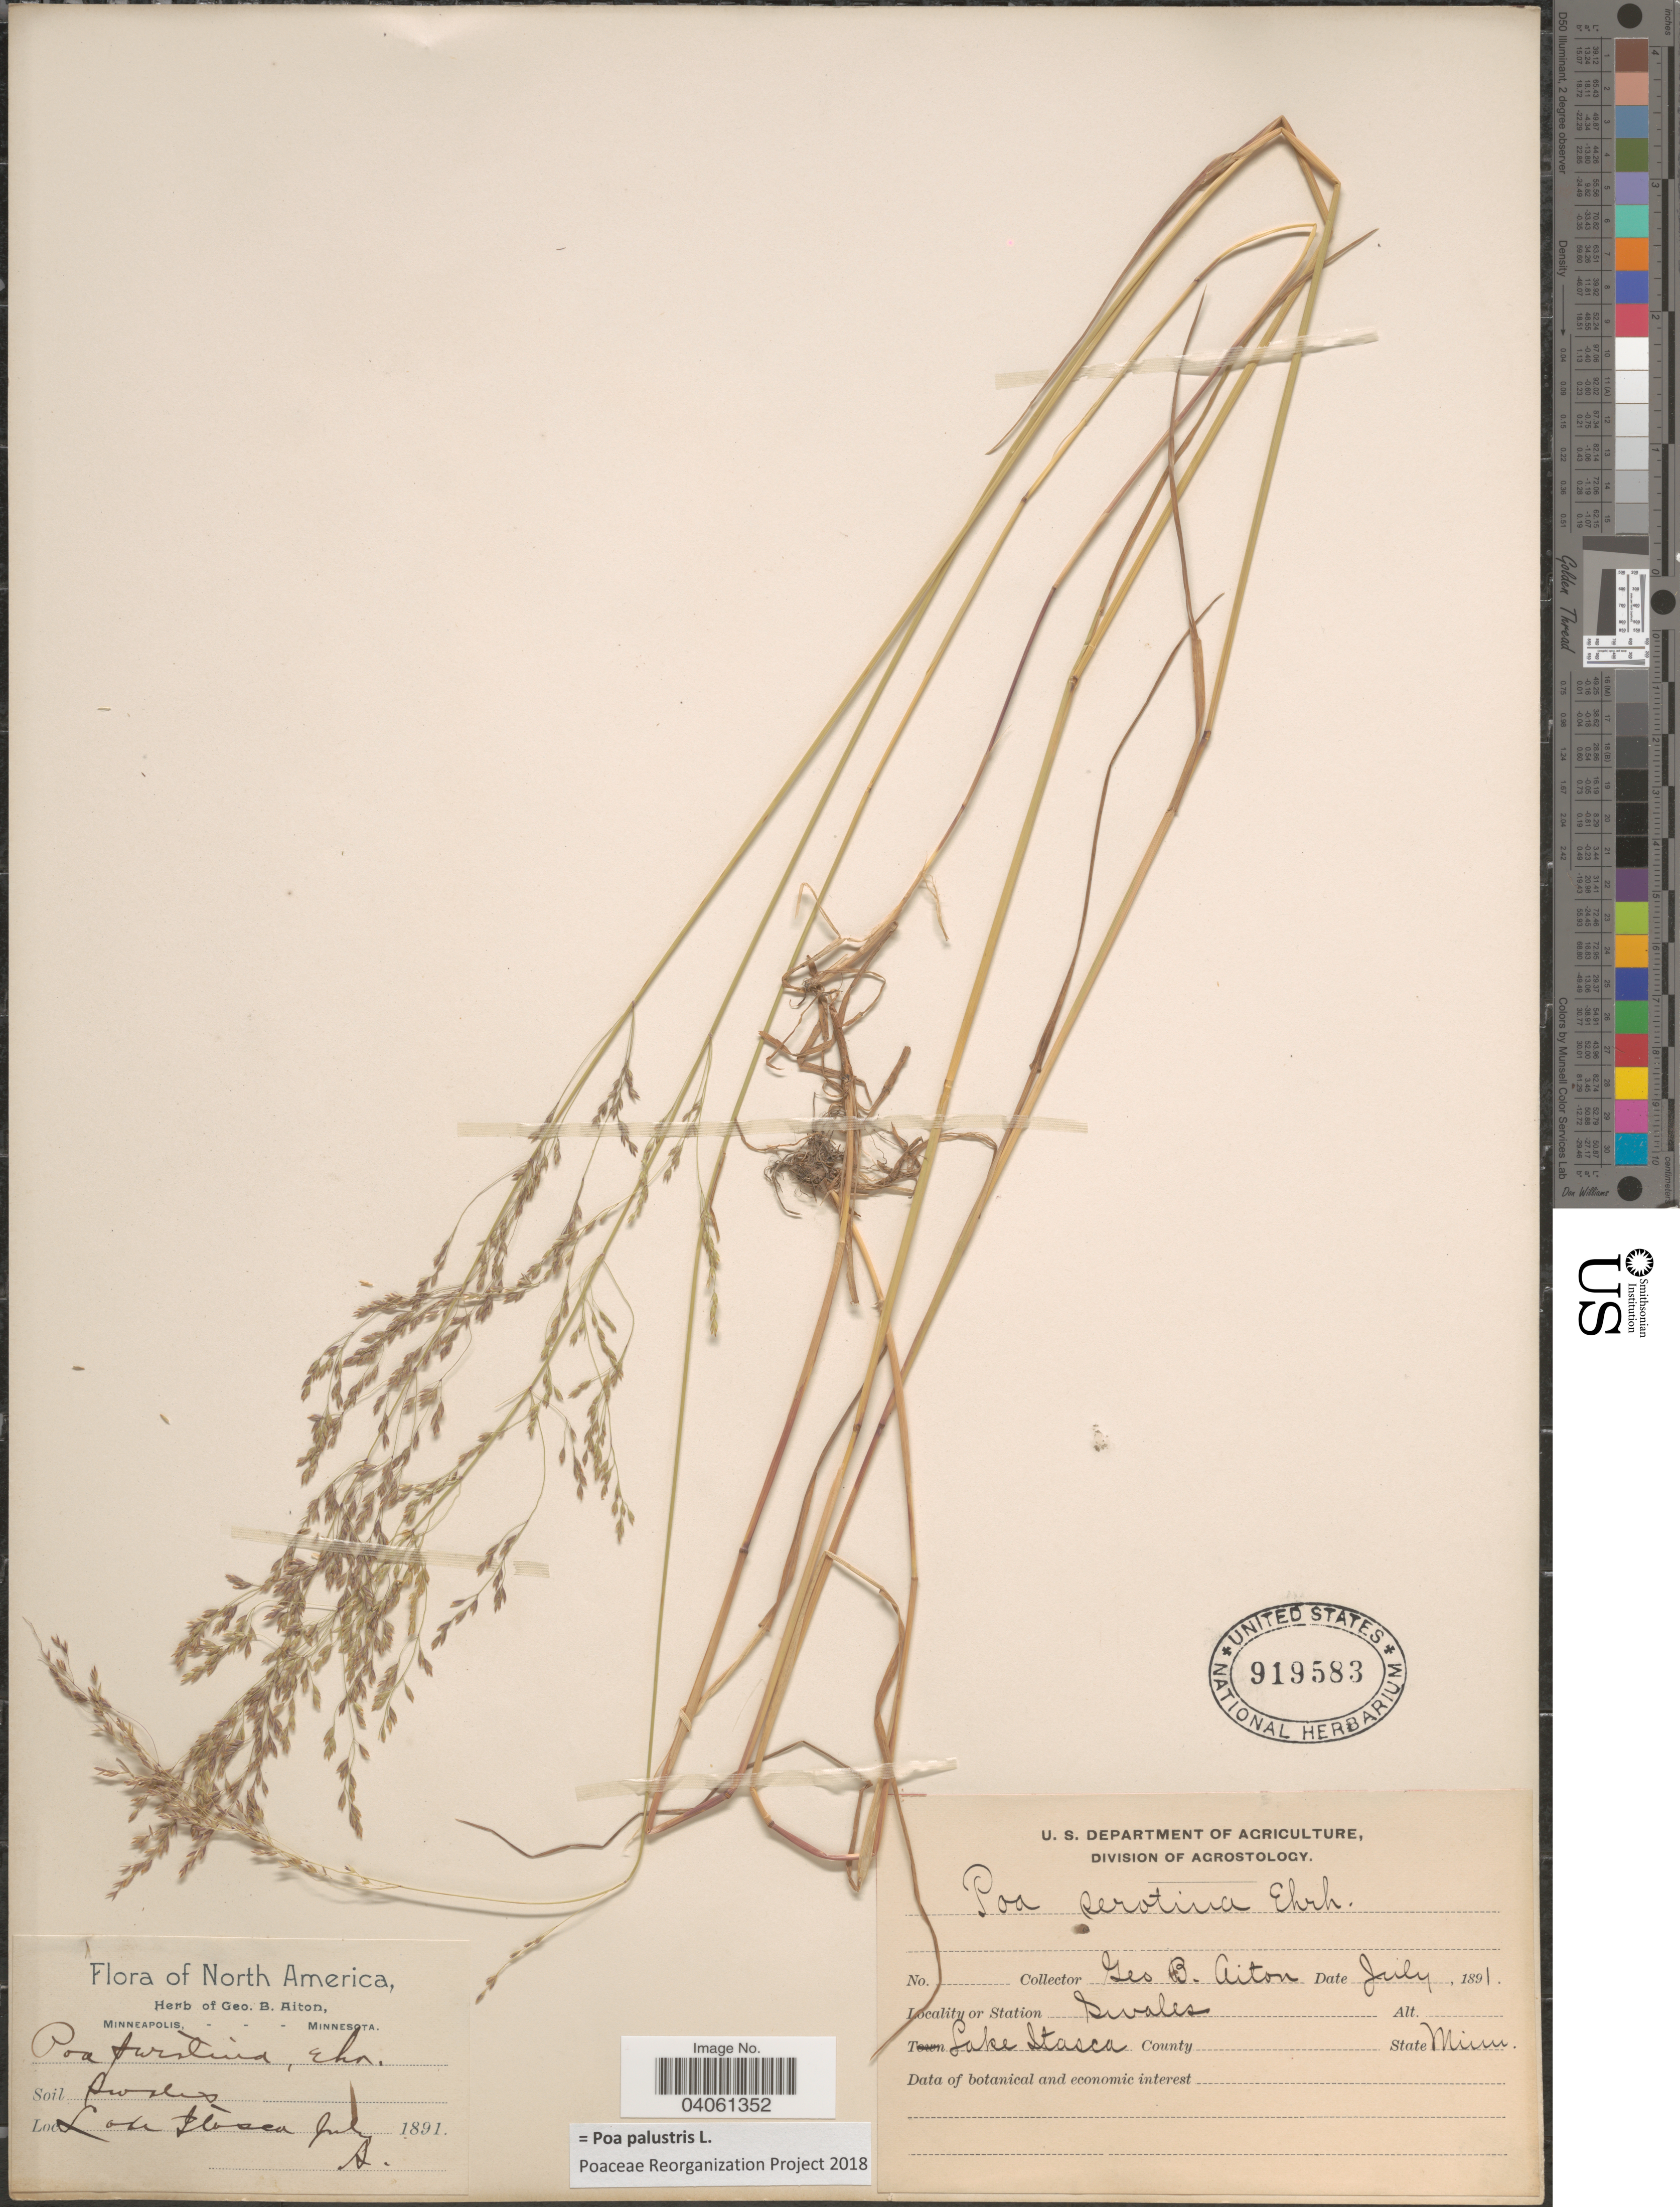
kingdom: Plantae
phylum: Tracheophyta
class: Liliopsida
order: Poales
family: Poaceae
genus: Poa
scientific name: Poa palustris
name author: L.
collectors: G. B. Aiton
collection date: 1891-07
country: United States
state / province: Minnesota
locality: Station Swales. Lake Itasca.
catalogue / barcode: US 919583